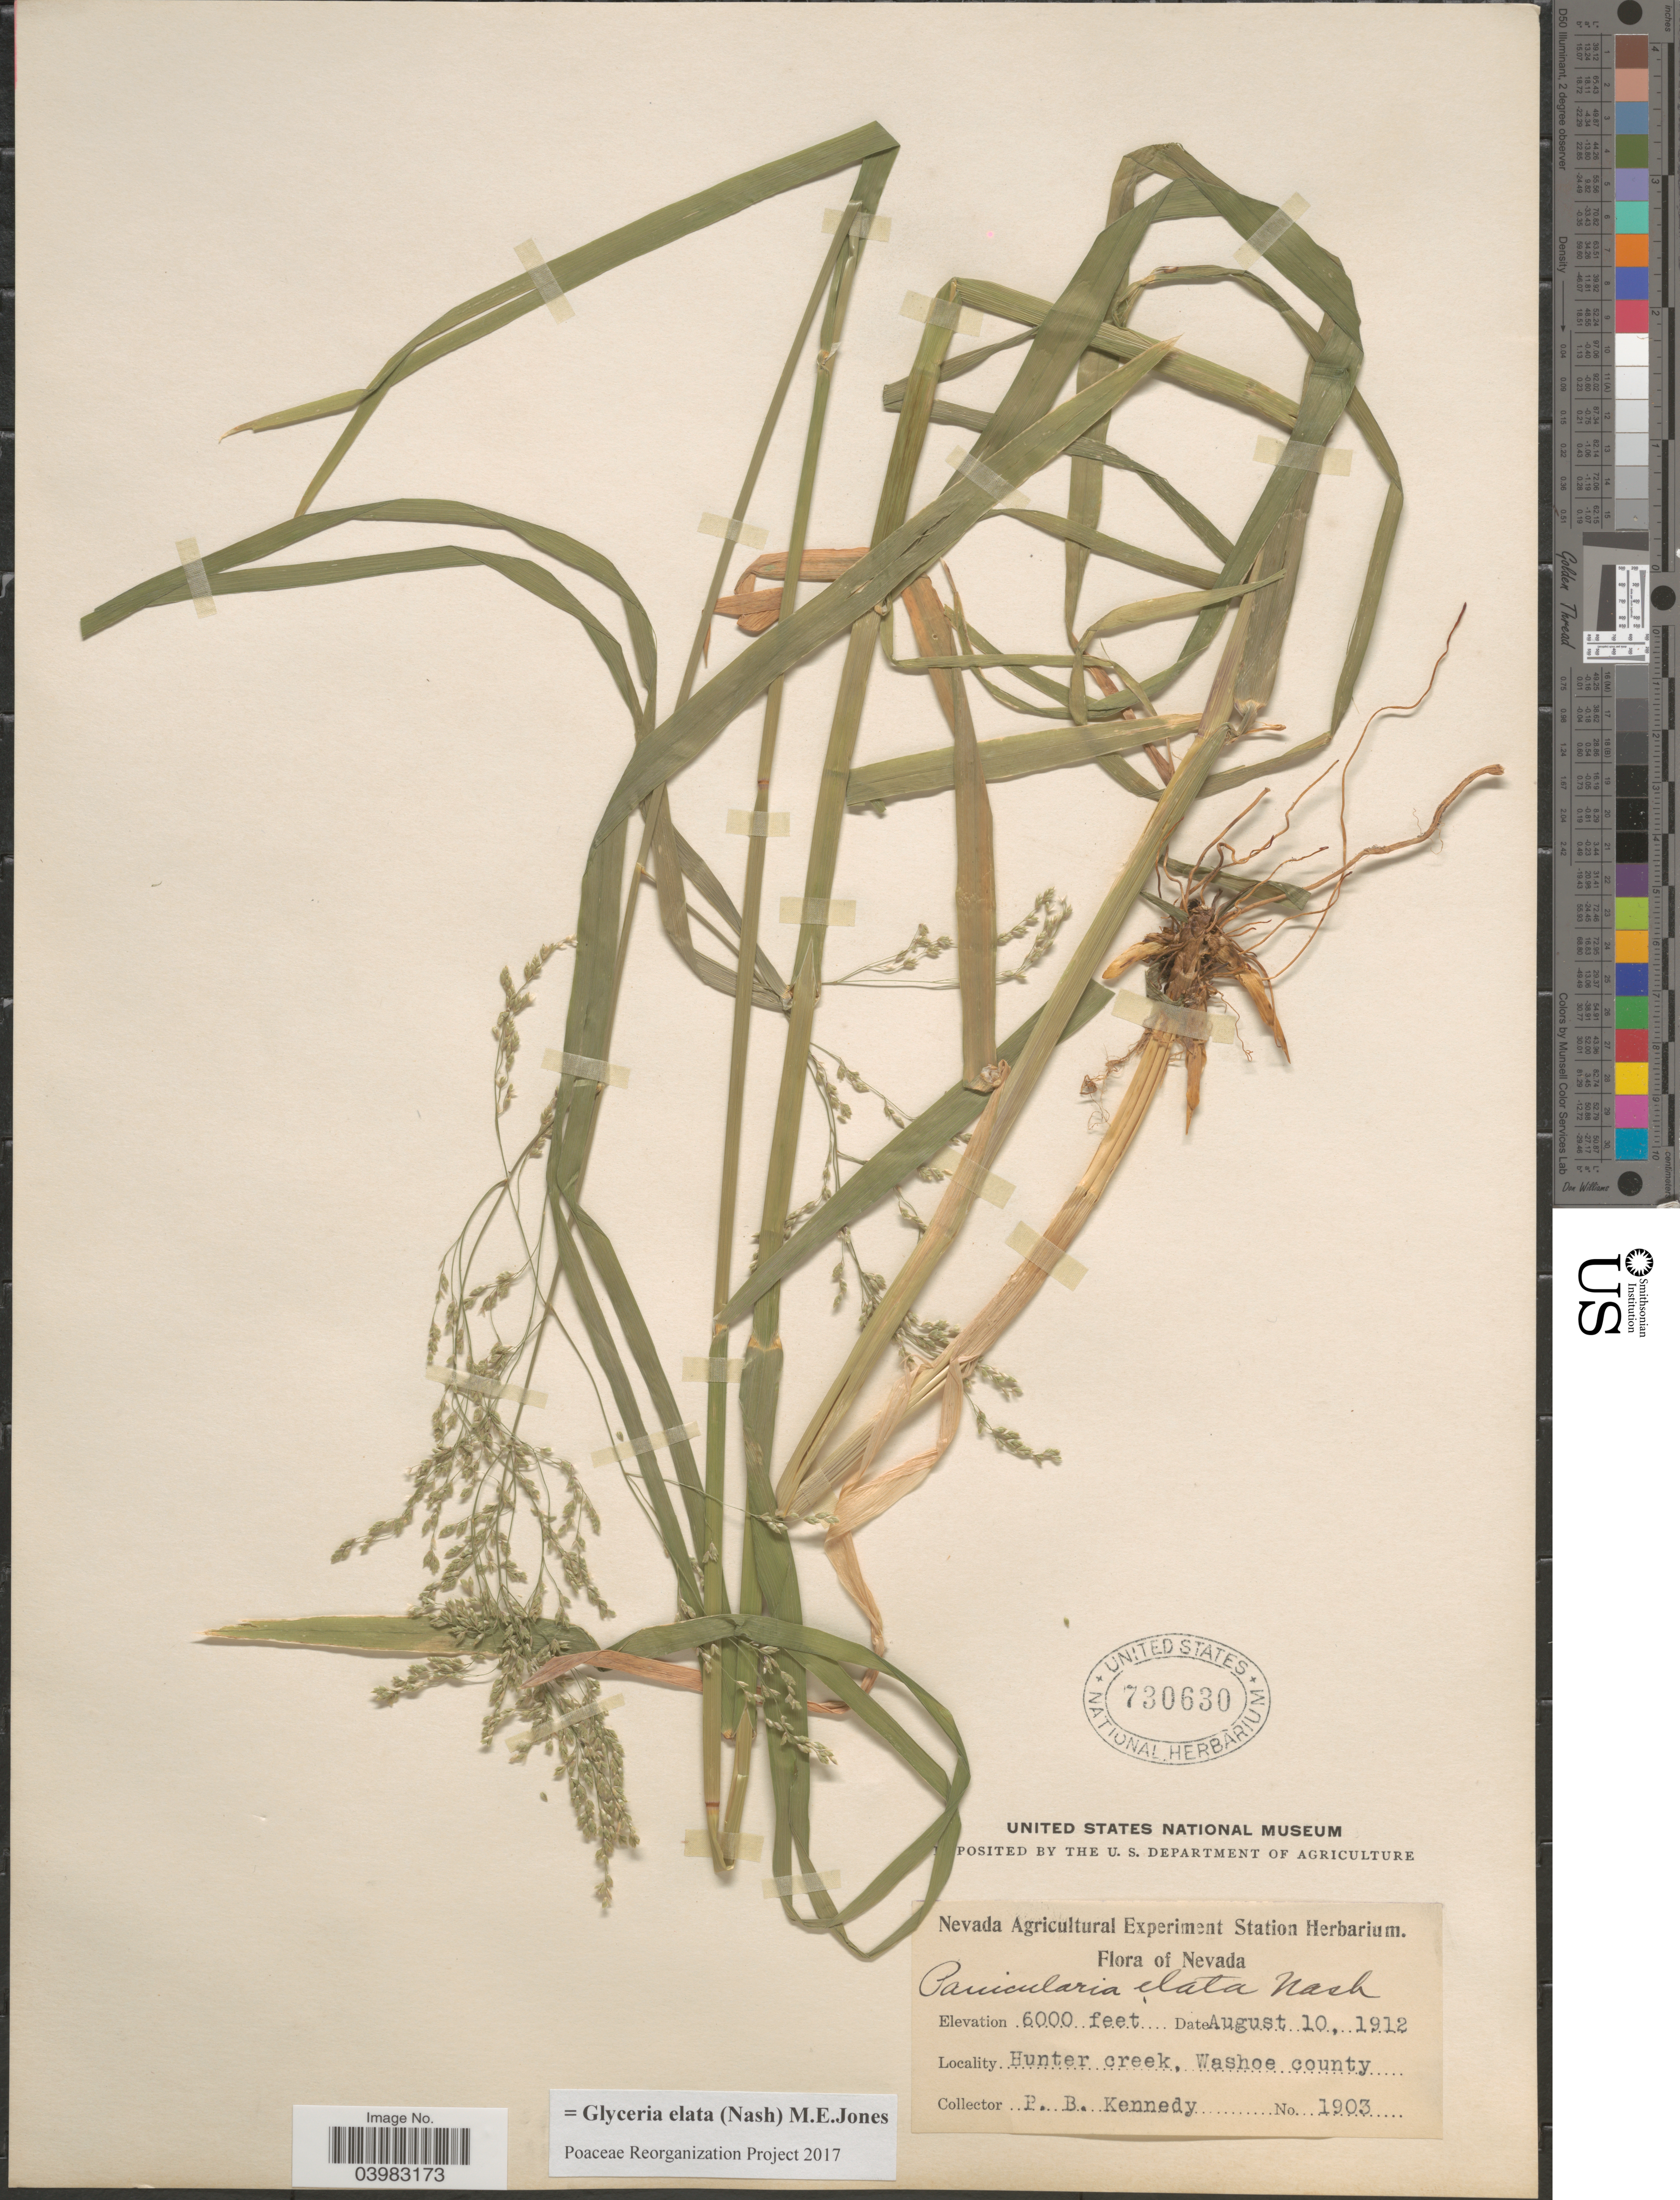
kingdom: Plantae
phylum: Tracheophyta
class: Liliopsida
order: Poales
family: Poaceae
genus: Glyceria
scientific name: Glyceria elata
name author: (Nash) M.E. Jones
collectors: P. B. Kennedy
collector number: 1903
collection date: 1912-08-10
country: United States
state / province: Nevada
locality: Hunter creek, Washoe county.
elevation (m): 1829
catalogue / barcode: US 730630